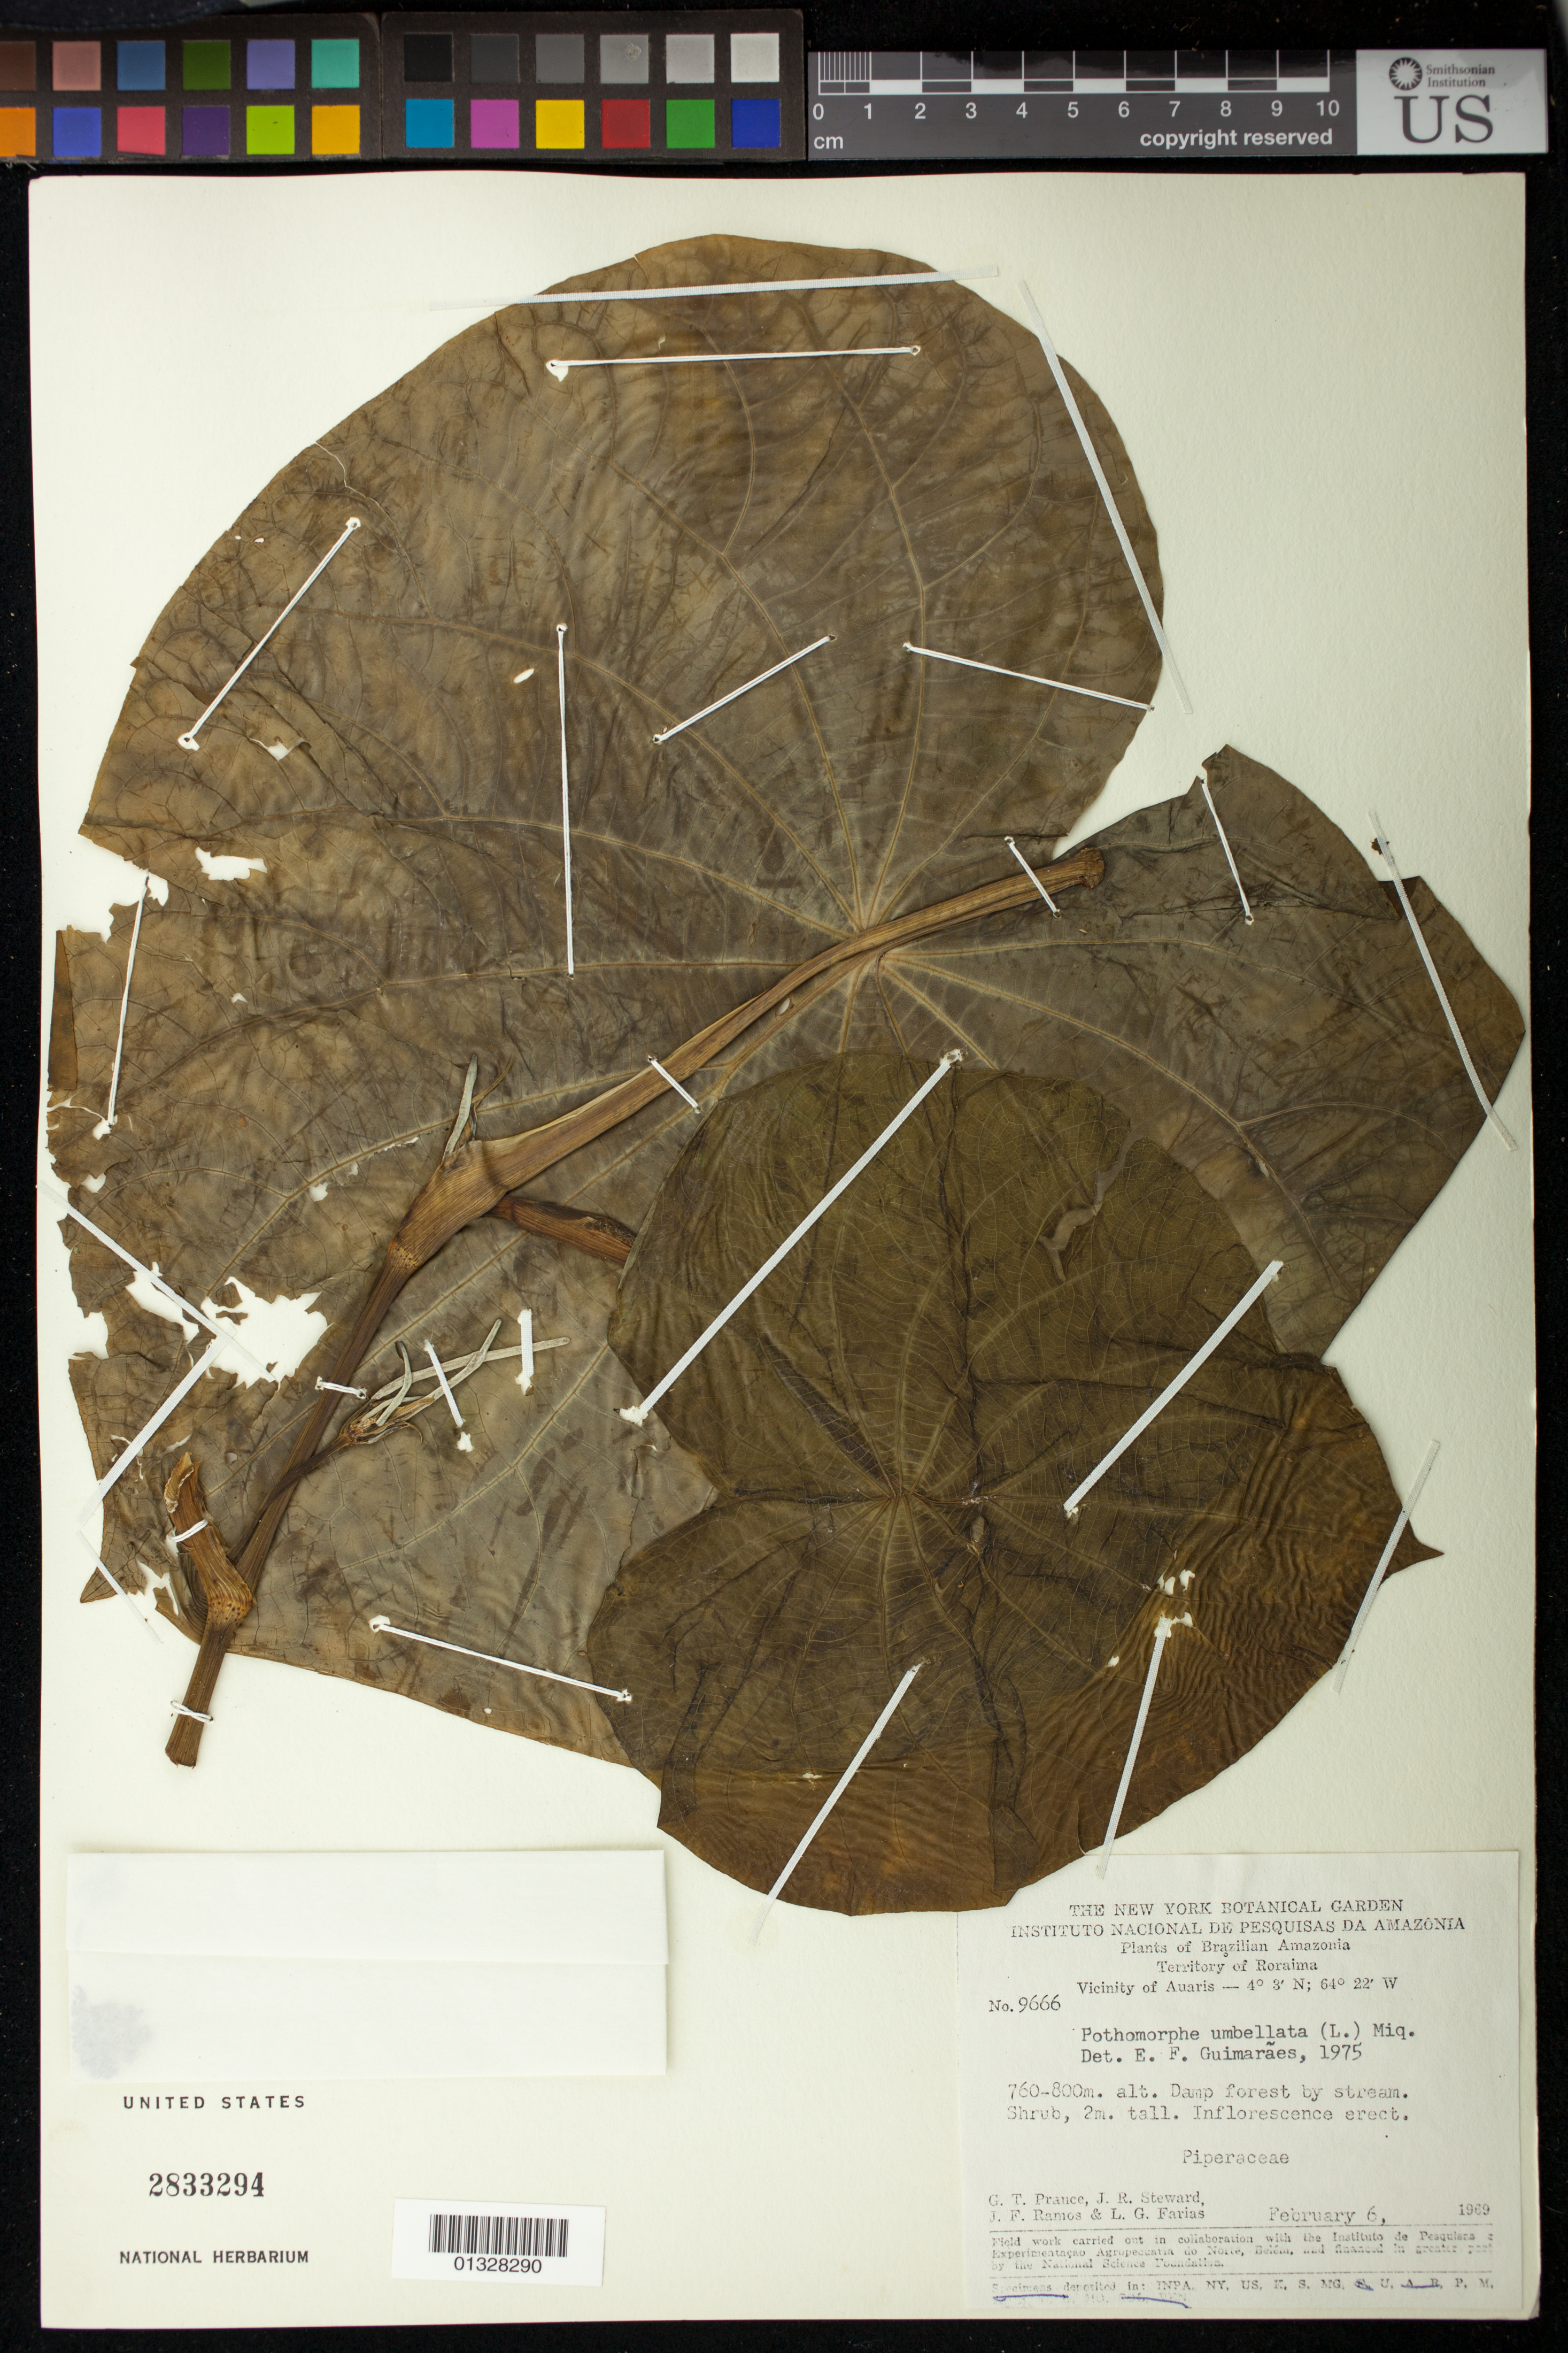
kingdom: Plantae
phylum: Tracheophyta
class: Magnoliopsida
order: Piperales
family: Piperaceae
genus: Piper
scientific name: Piper umbellatum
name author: L.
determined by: Strong, M. T., (US), Smithsonian Institution - National Museum of Natural History (UNITED STATES)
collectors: G. T. Prance, J. R. Steward, J. F. Ramos & L. G. Farias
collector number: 9666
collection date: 1969-02-06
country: Brazil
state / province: Roraima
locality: Vicinity of Auaris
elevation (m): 760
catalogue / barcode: US 2833294